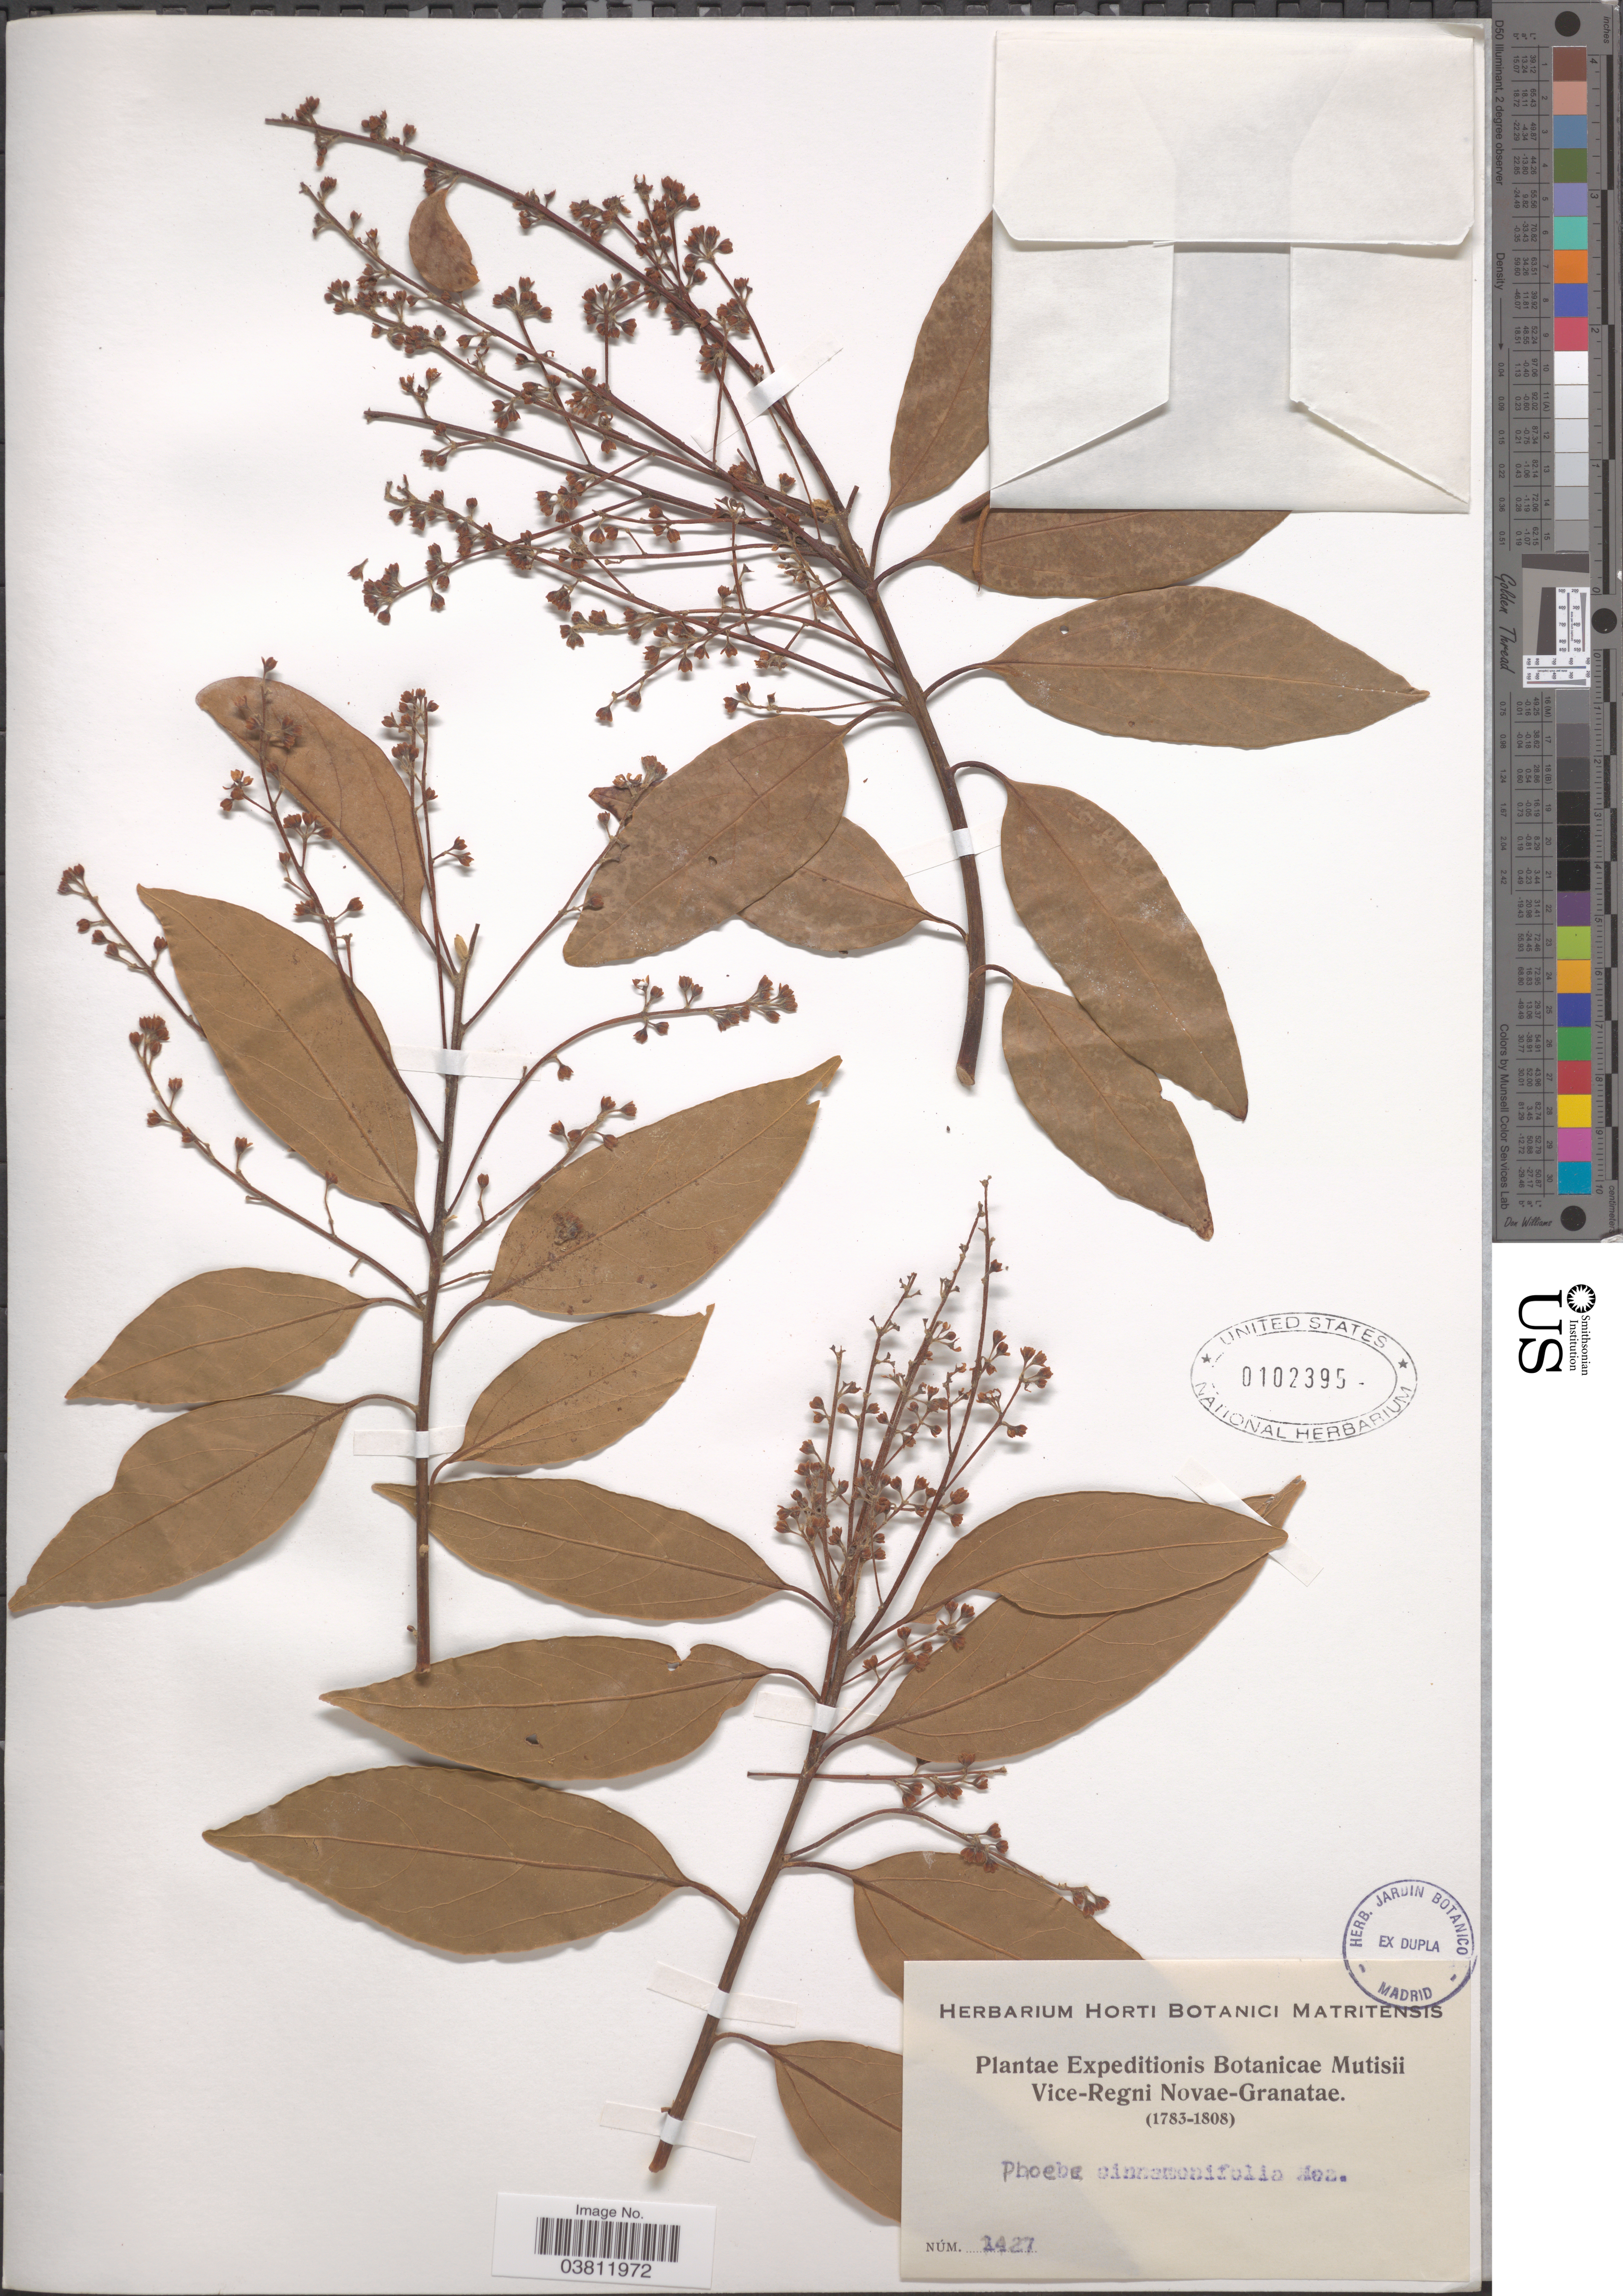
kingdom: Plantae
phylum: Tracheophyta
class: Magnoliopsida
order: Laurales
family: Lauraceae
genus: Phoebe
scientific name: Phoebe cinnamomifolia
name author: (Kunth) Nees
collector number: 1427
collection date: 1783/1808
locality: Vice-Regni Novae-Granatae.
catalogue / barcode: US 102395